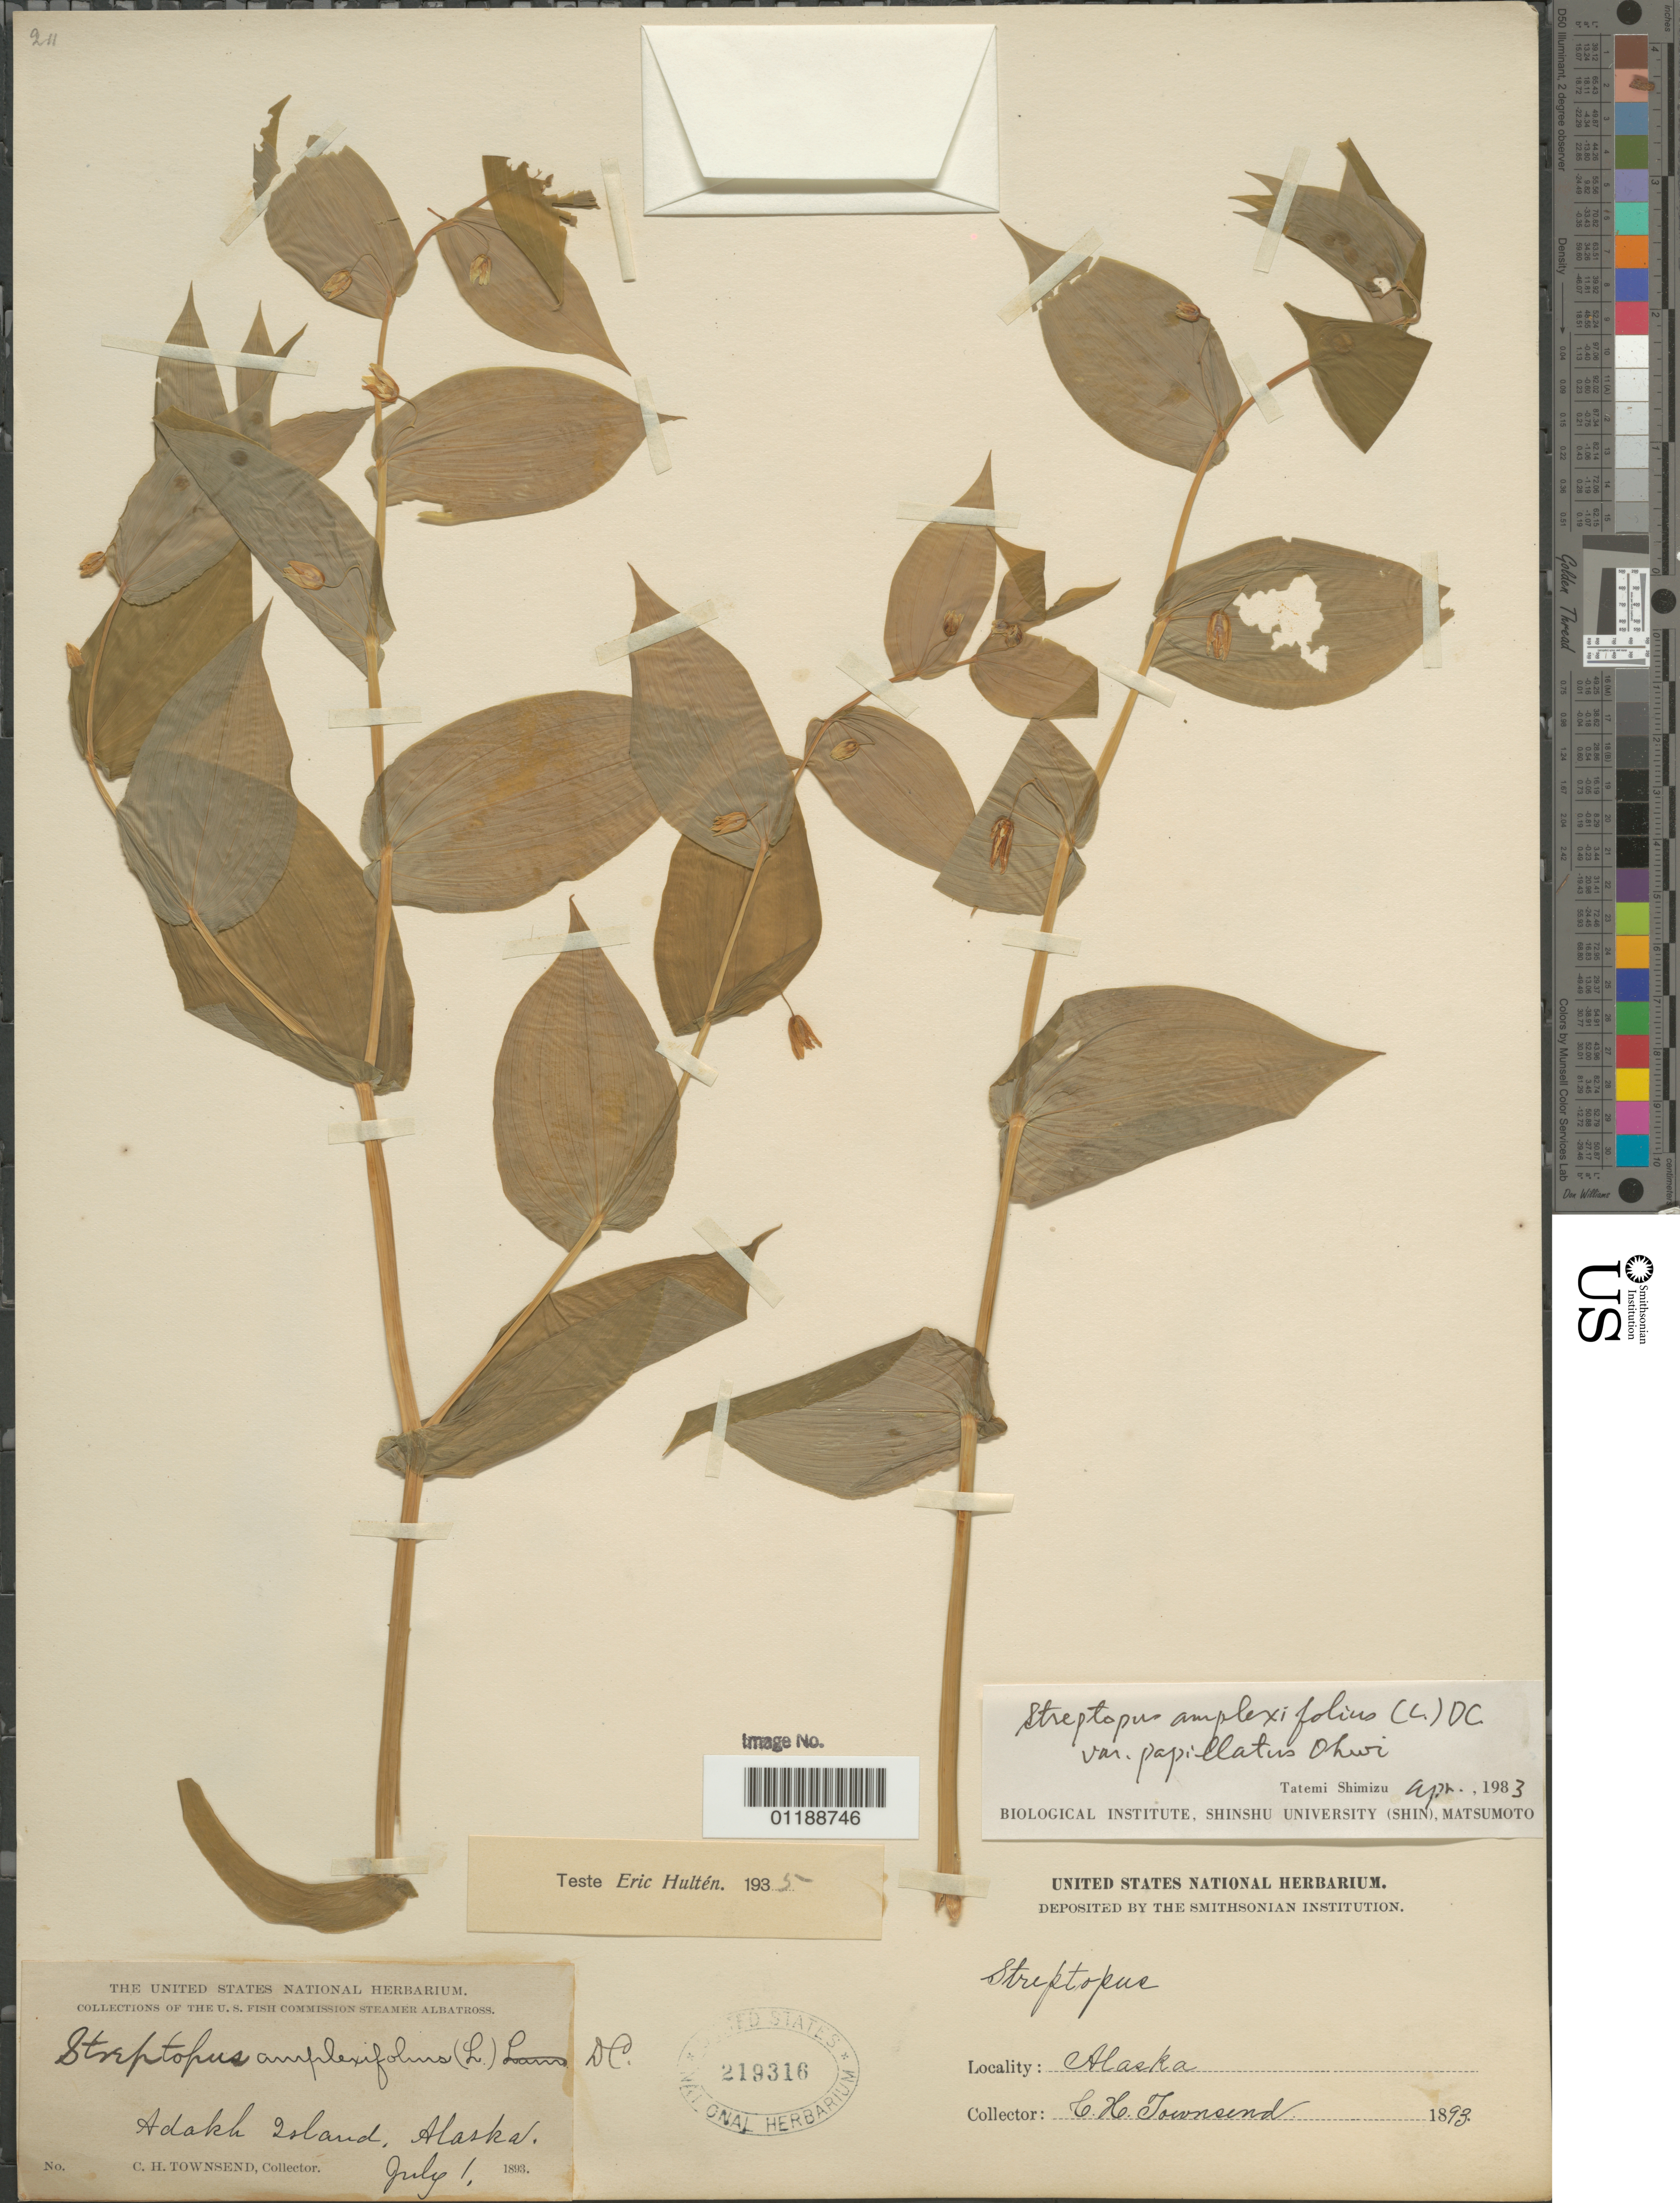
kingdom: Plantae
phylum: Tracheophyta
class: Liliopsida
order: Liliales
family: Liliaceae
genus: Streptopus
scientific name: Streptopus amplexifolius var. papillatus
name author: (Fassett) Ohwi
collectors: C. H. Townsend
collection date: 1893-07-01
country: United States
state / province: Alaska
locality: Adakh Island.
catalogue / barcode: US 219316